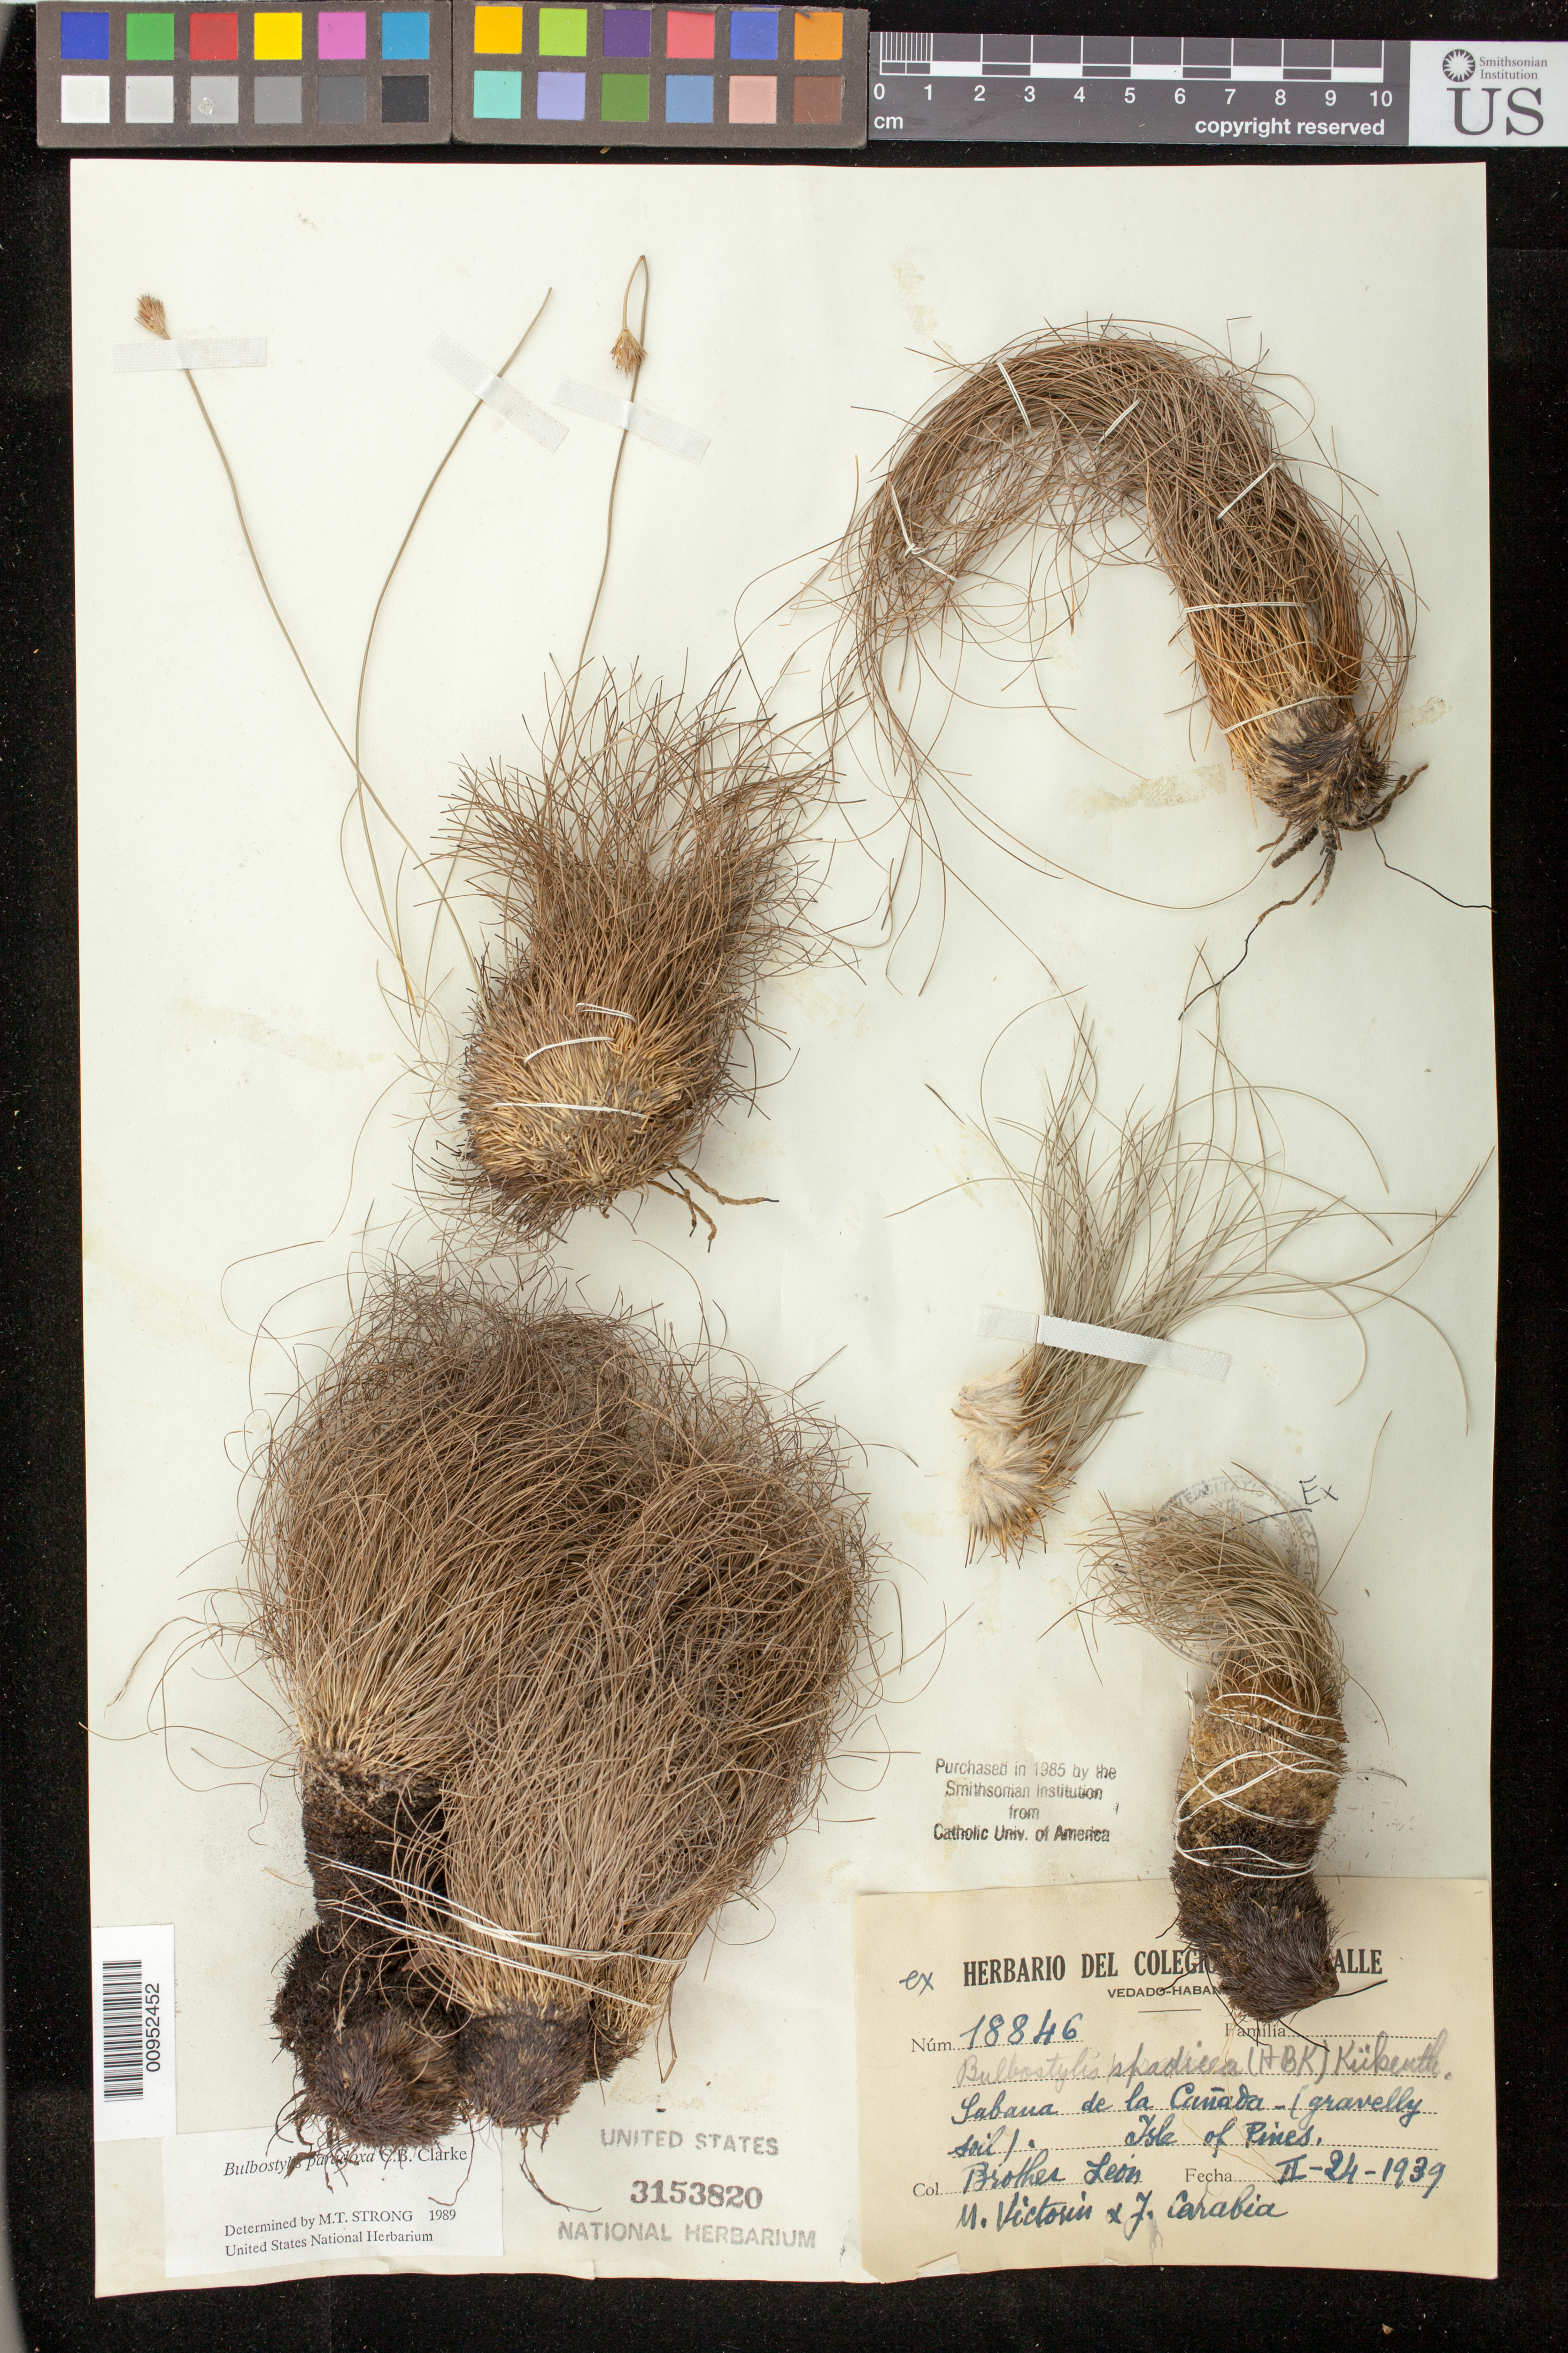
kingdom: Plantae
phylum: Tracheophyta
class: Liliopsida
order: Poales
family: Cyperaceae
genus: Bulbostylis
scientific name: Bulbostylis paradoxa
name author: (Spreng.) Lindm.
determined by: Strong, M. T., (US), Smithsonian Institution - National Museum of Natural History (UNITED STATES)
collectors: Bro. León, F. Victorin & J. Carabia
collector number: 18846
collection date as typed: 24 Feb 1939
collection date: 1939-02-24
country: Cuba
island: Isla de la Juventud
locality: Sabana de la Cañada, Isle of Pines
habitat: Gravelly soil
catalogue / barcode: US 3153820